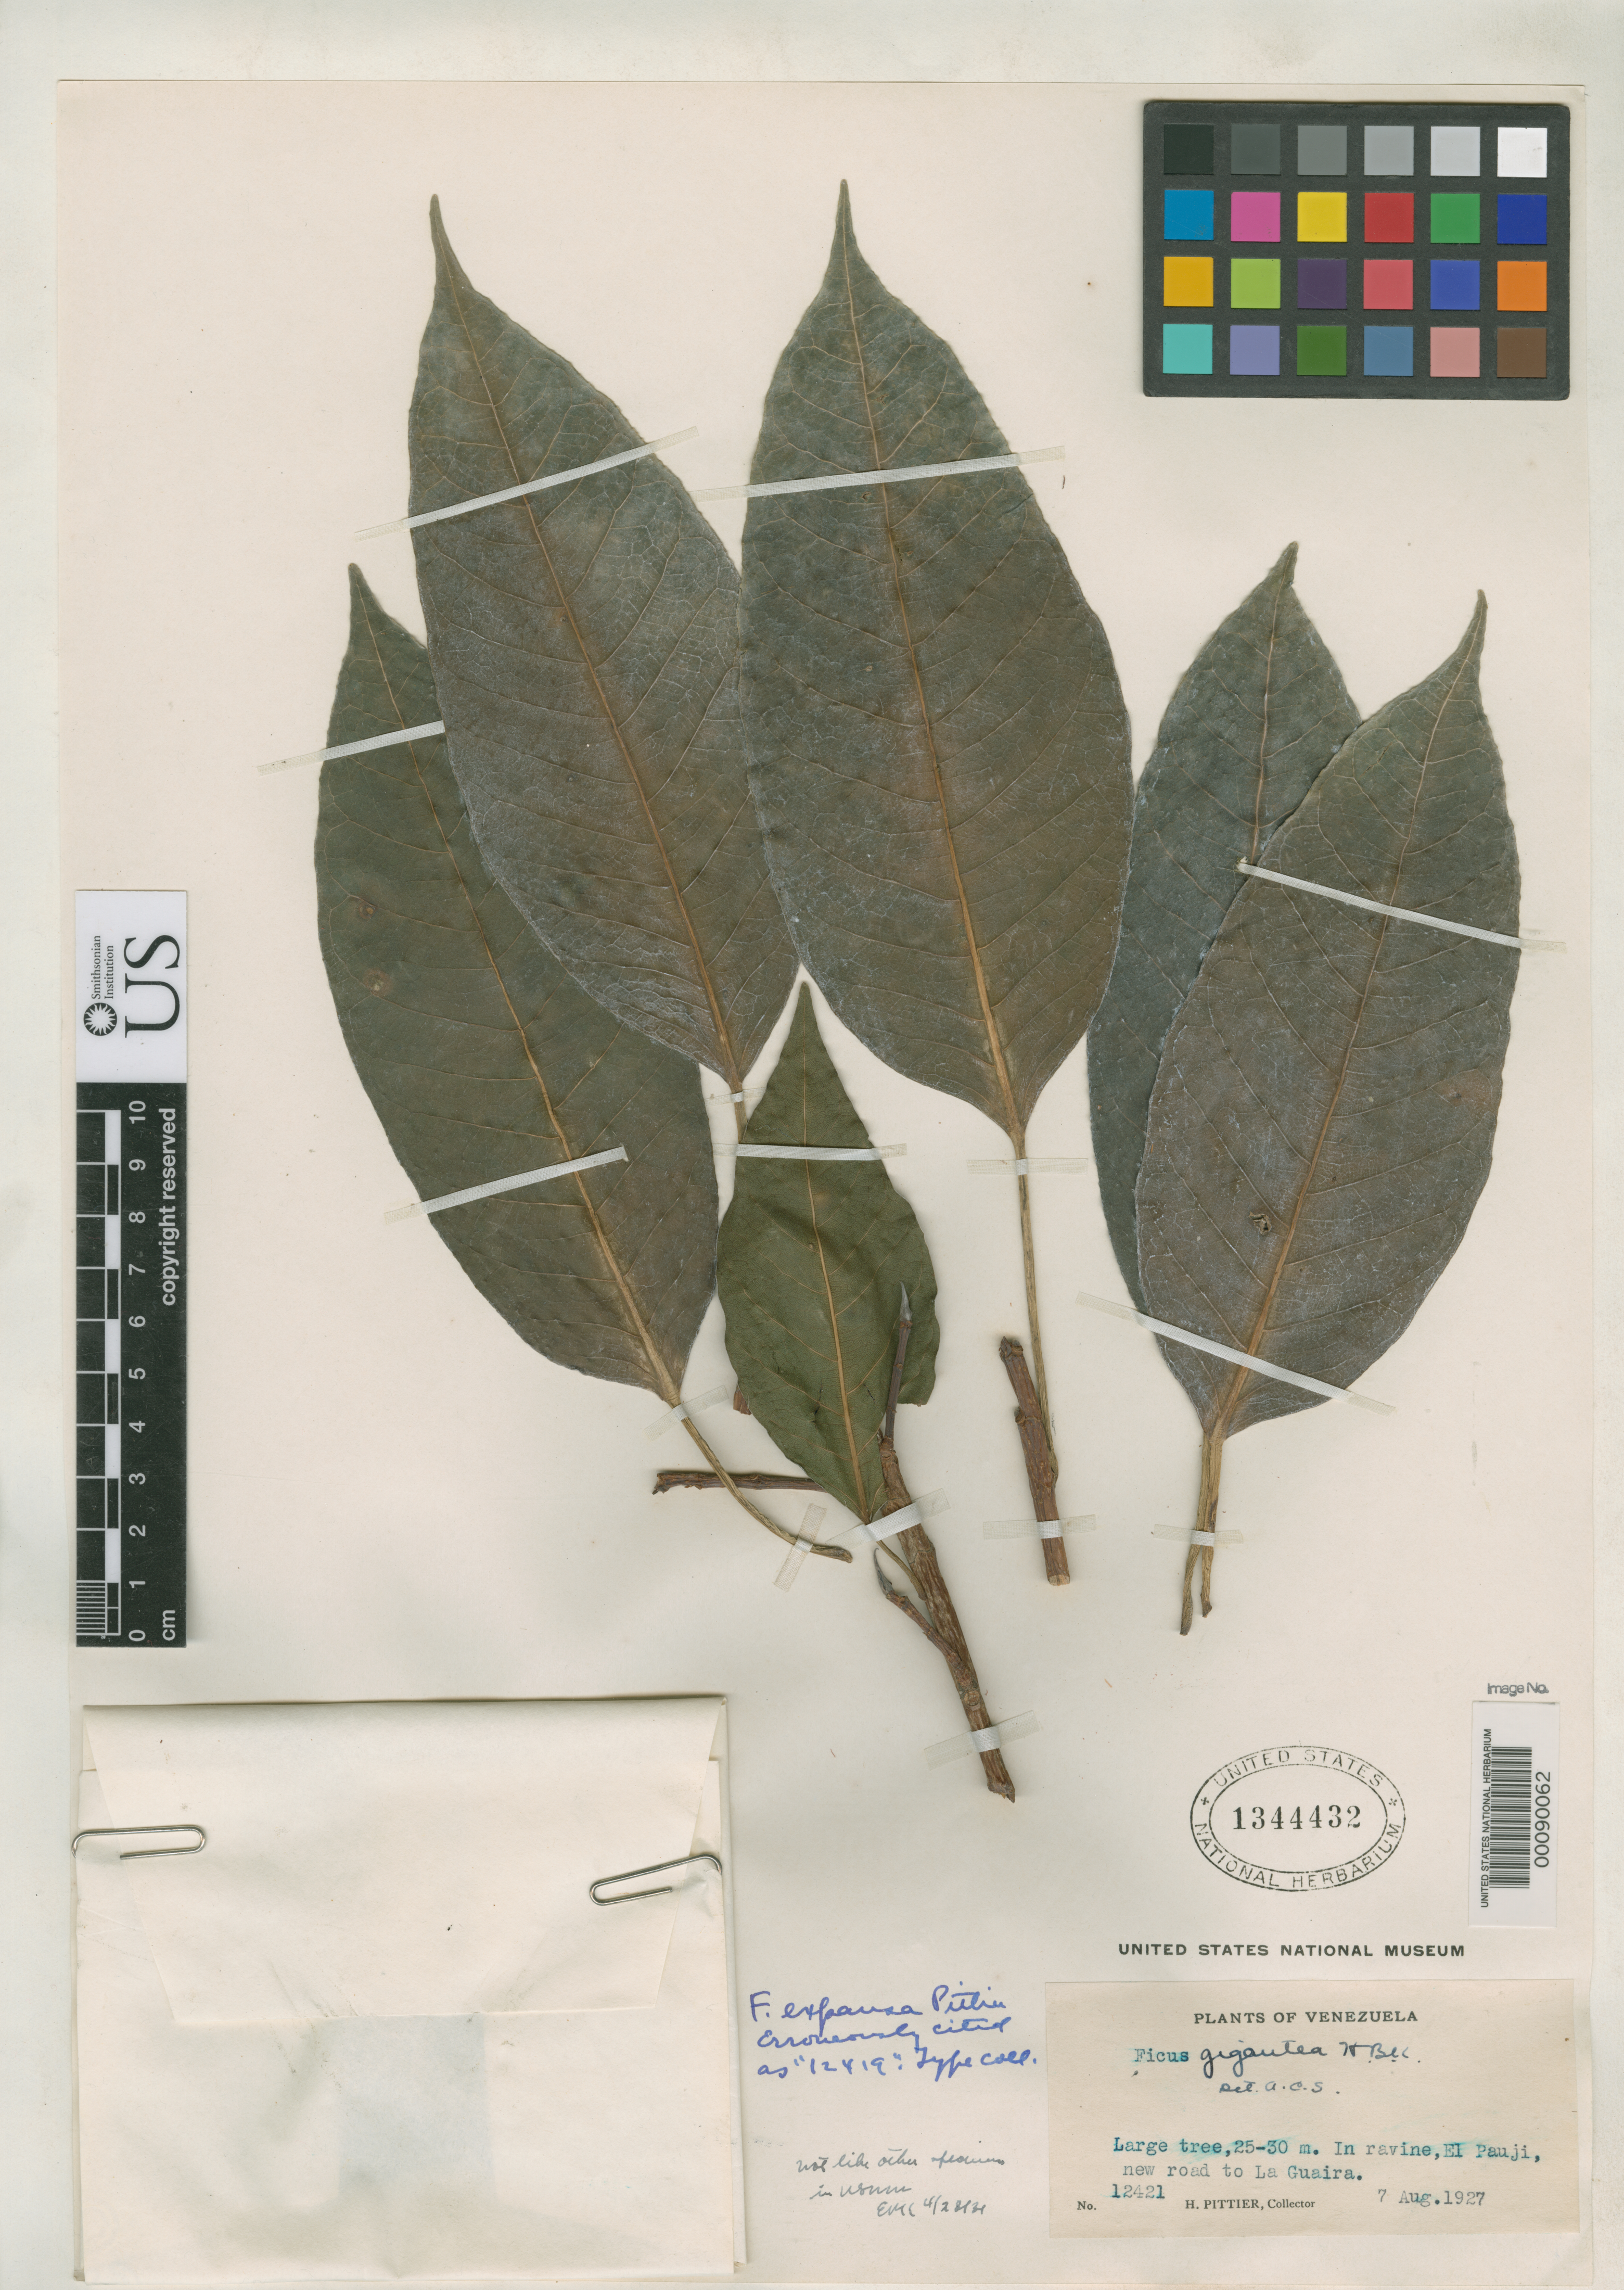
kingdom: Plantae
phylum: Tracheophyta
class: Magnoliopsida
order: Rosales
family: Moraceae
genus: Ficus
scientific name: Ficus expansa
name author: Pittier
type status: Type Collection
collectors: H. F. Pittier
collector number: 12421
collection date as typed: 07 Aug 1927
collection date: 1927-08-07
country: Venezuela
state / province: Distrito Federal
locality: El Pauji, road to La Guaira.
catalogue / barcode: US 1344432